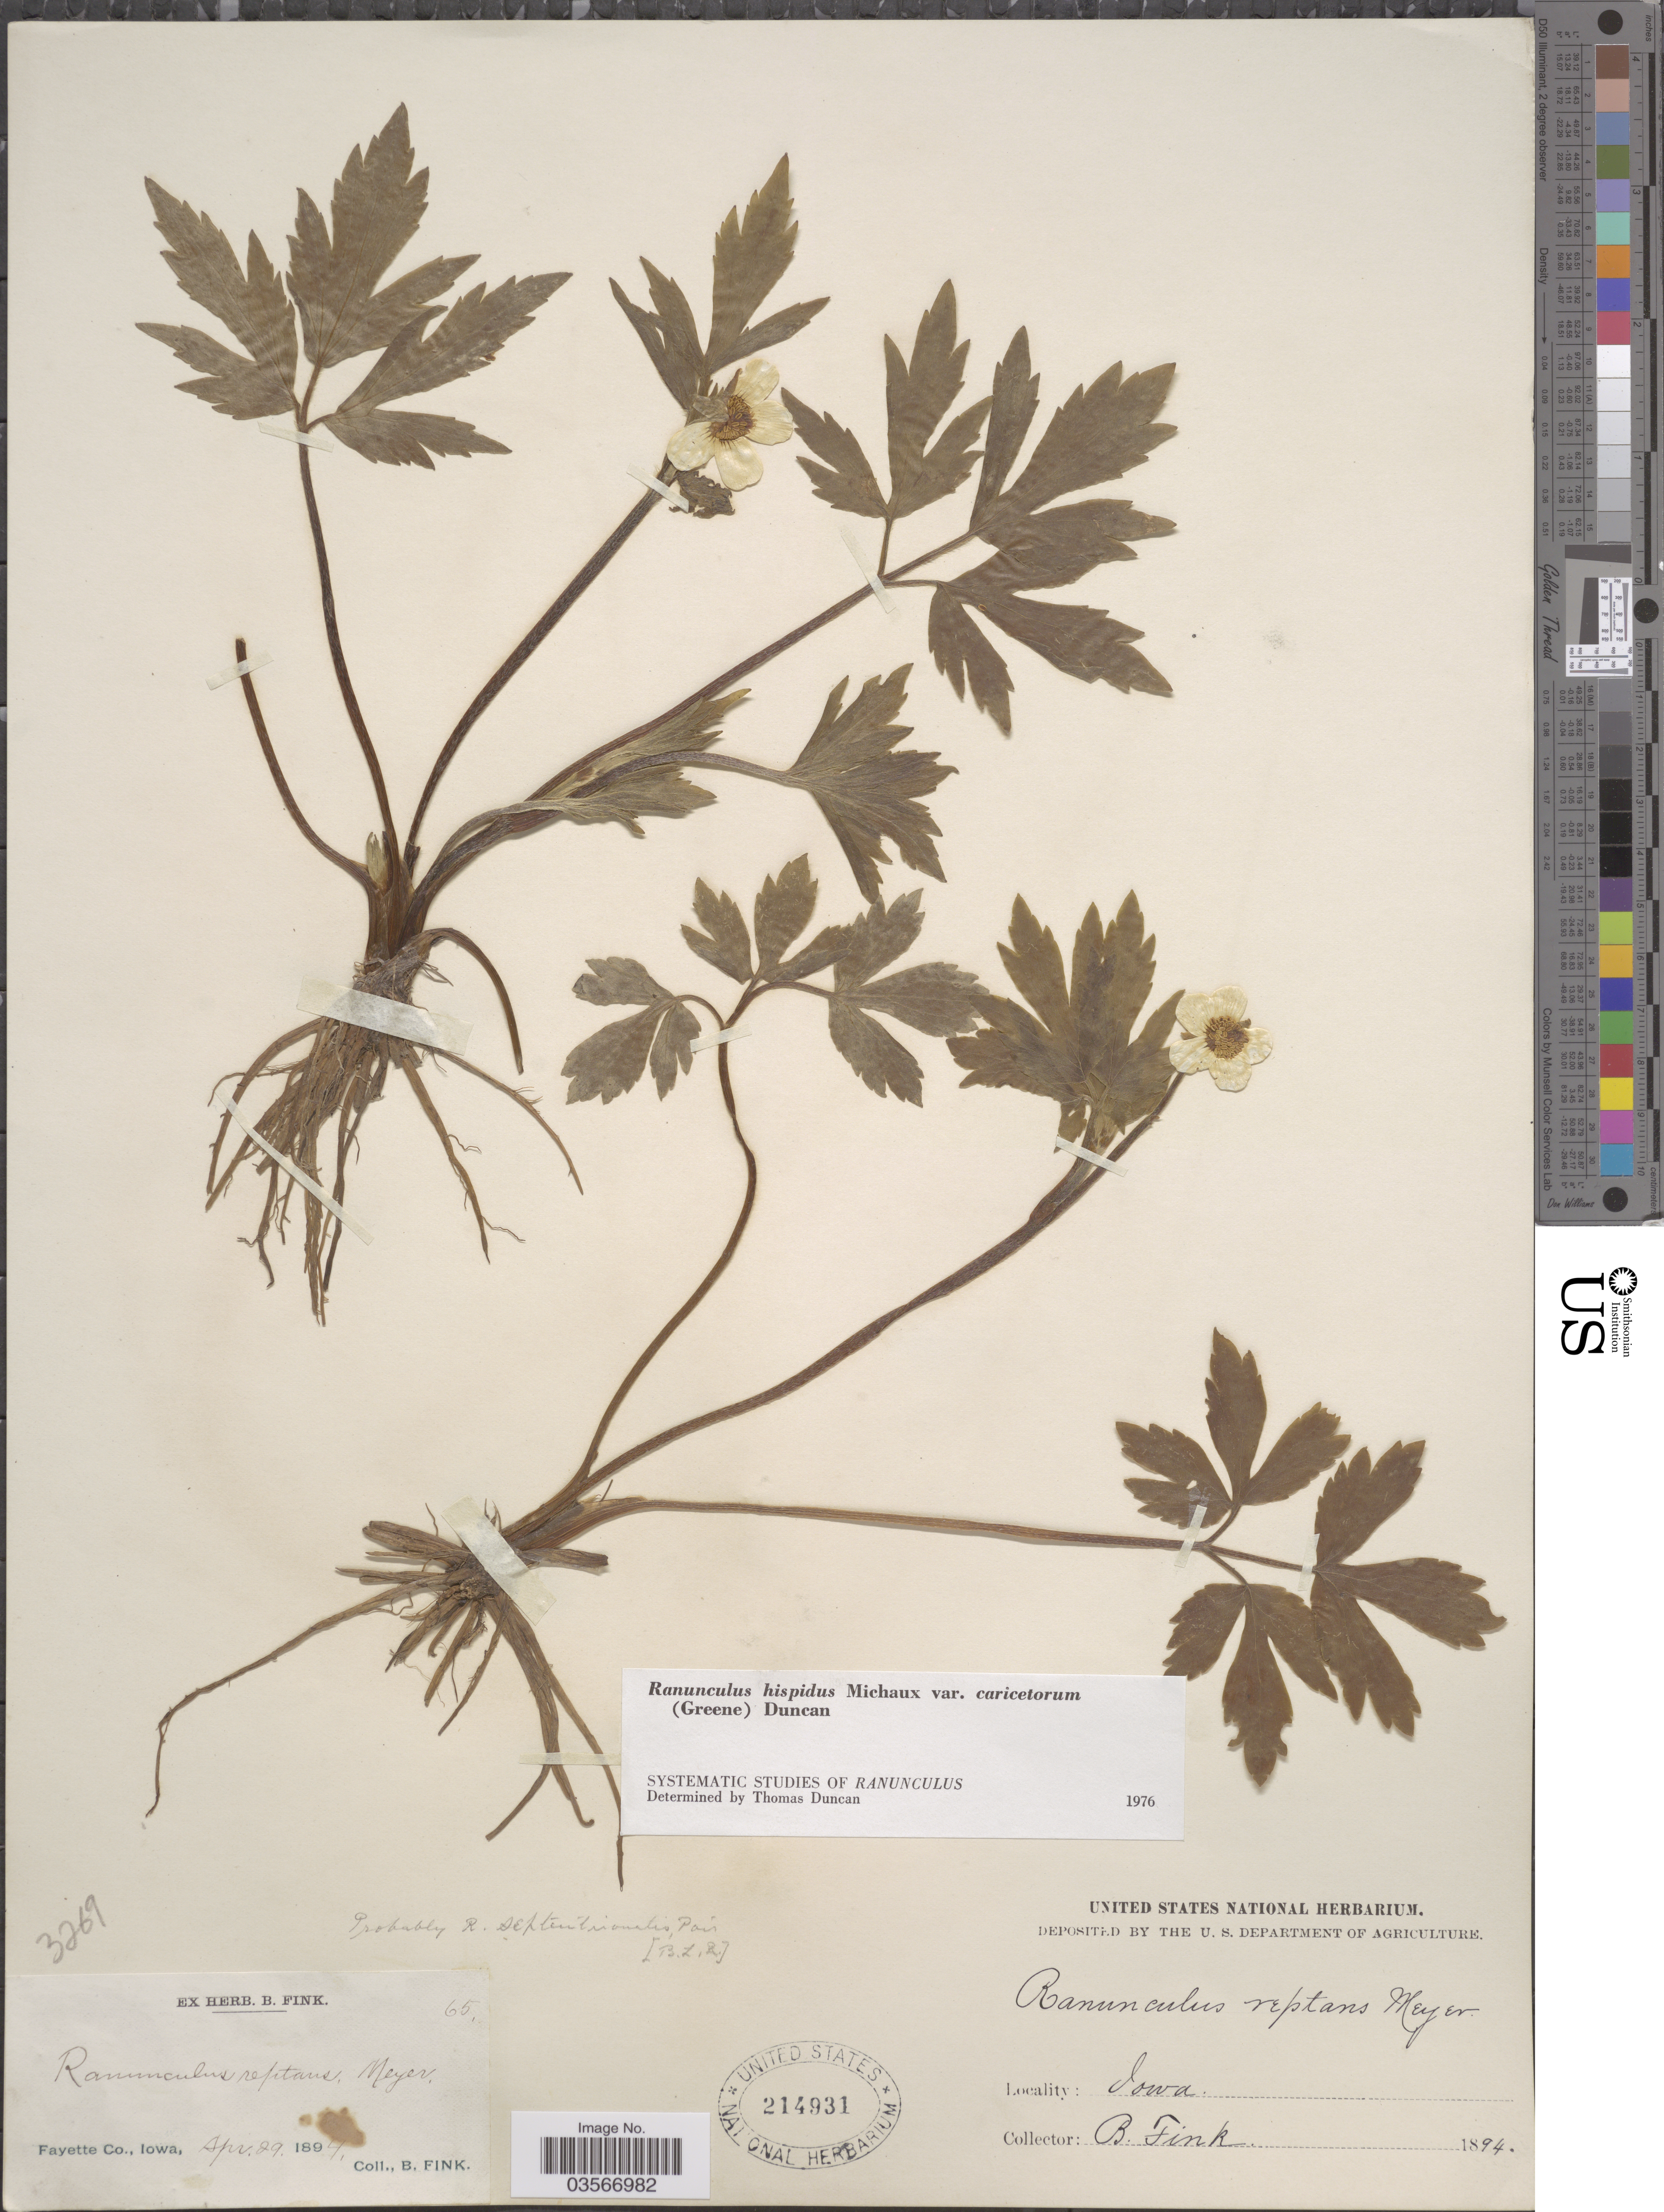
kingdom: Plantae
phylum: Tracheophyta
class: Magnoliopsida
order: Ranunculales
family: Ranunculaceae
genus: Ranunculus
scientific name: Ranunculus hispidus var. caricetorum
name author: Michx.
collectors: B. Fink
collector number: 65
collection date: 1894-04-29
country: United States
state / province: Iowa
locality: Fayette Co.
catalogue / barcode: US 214931